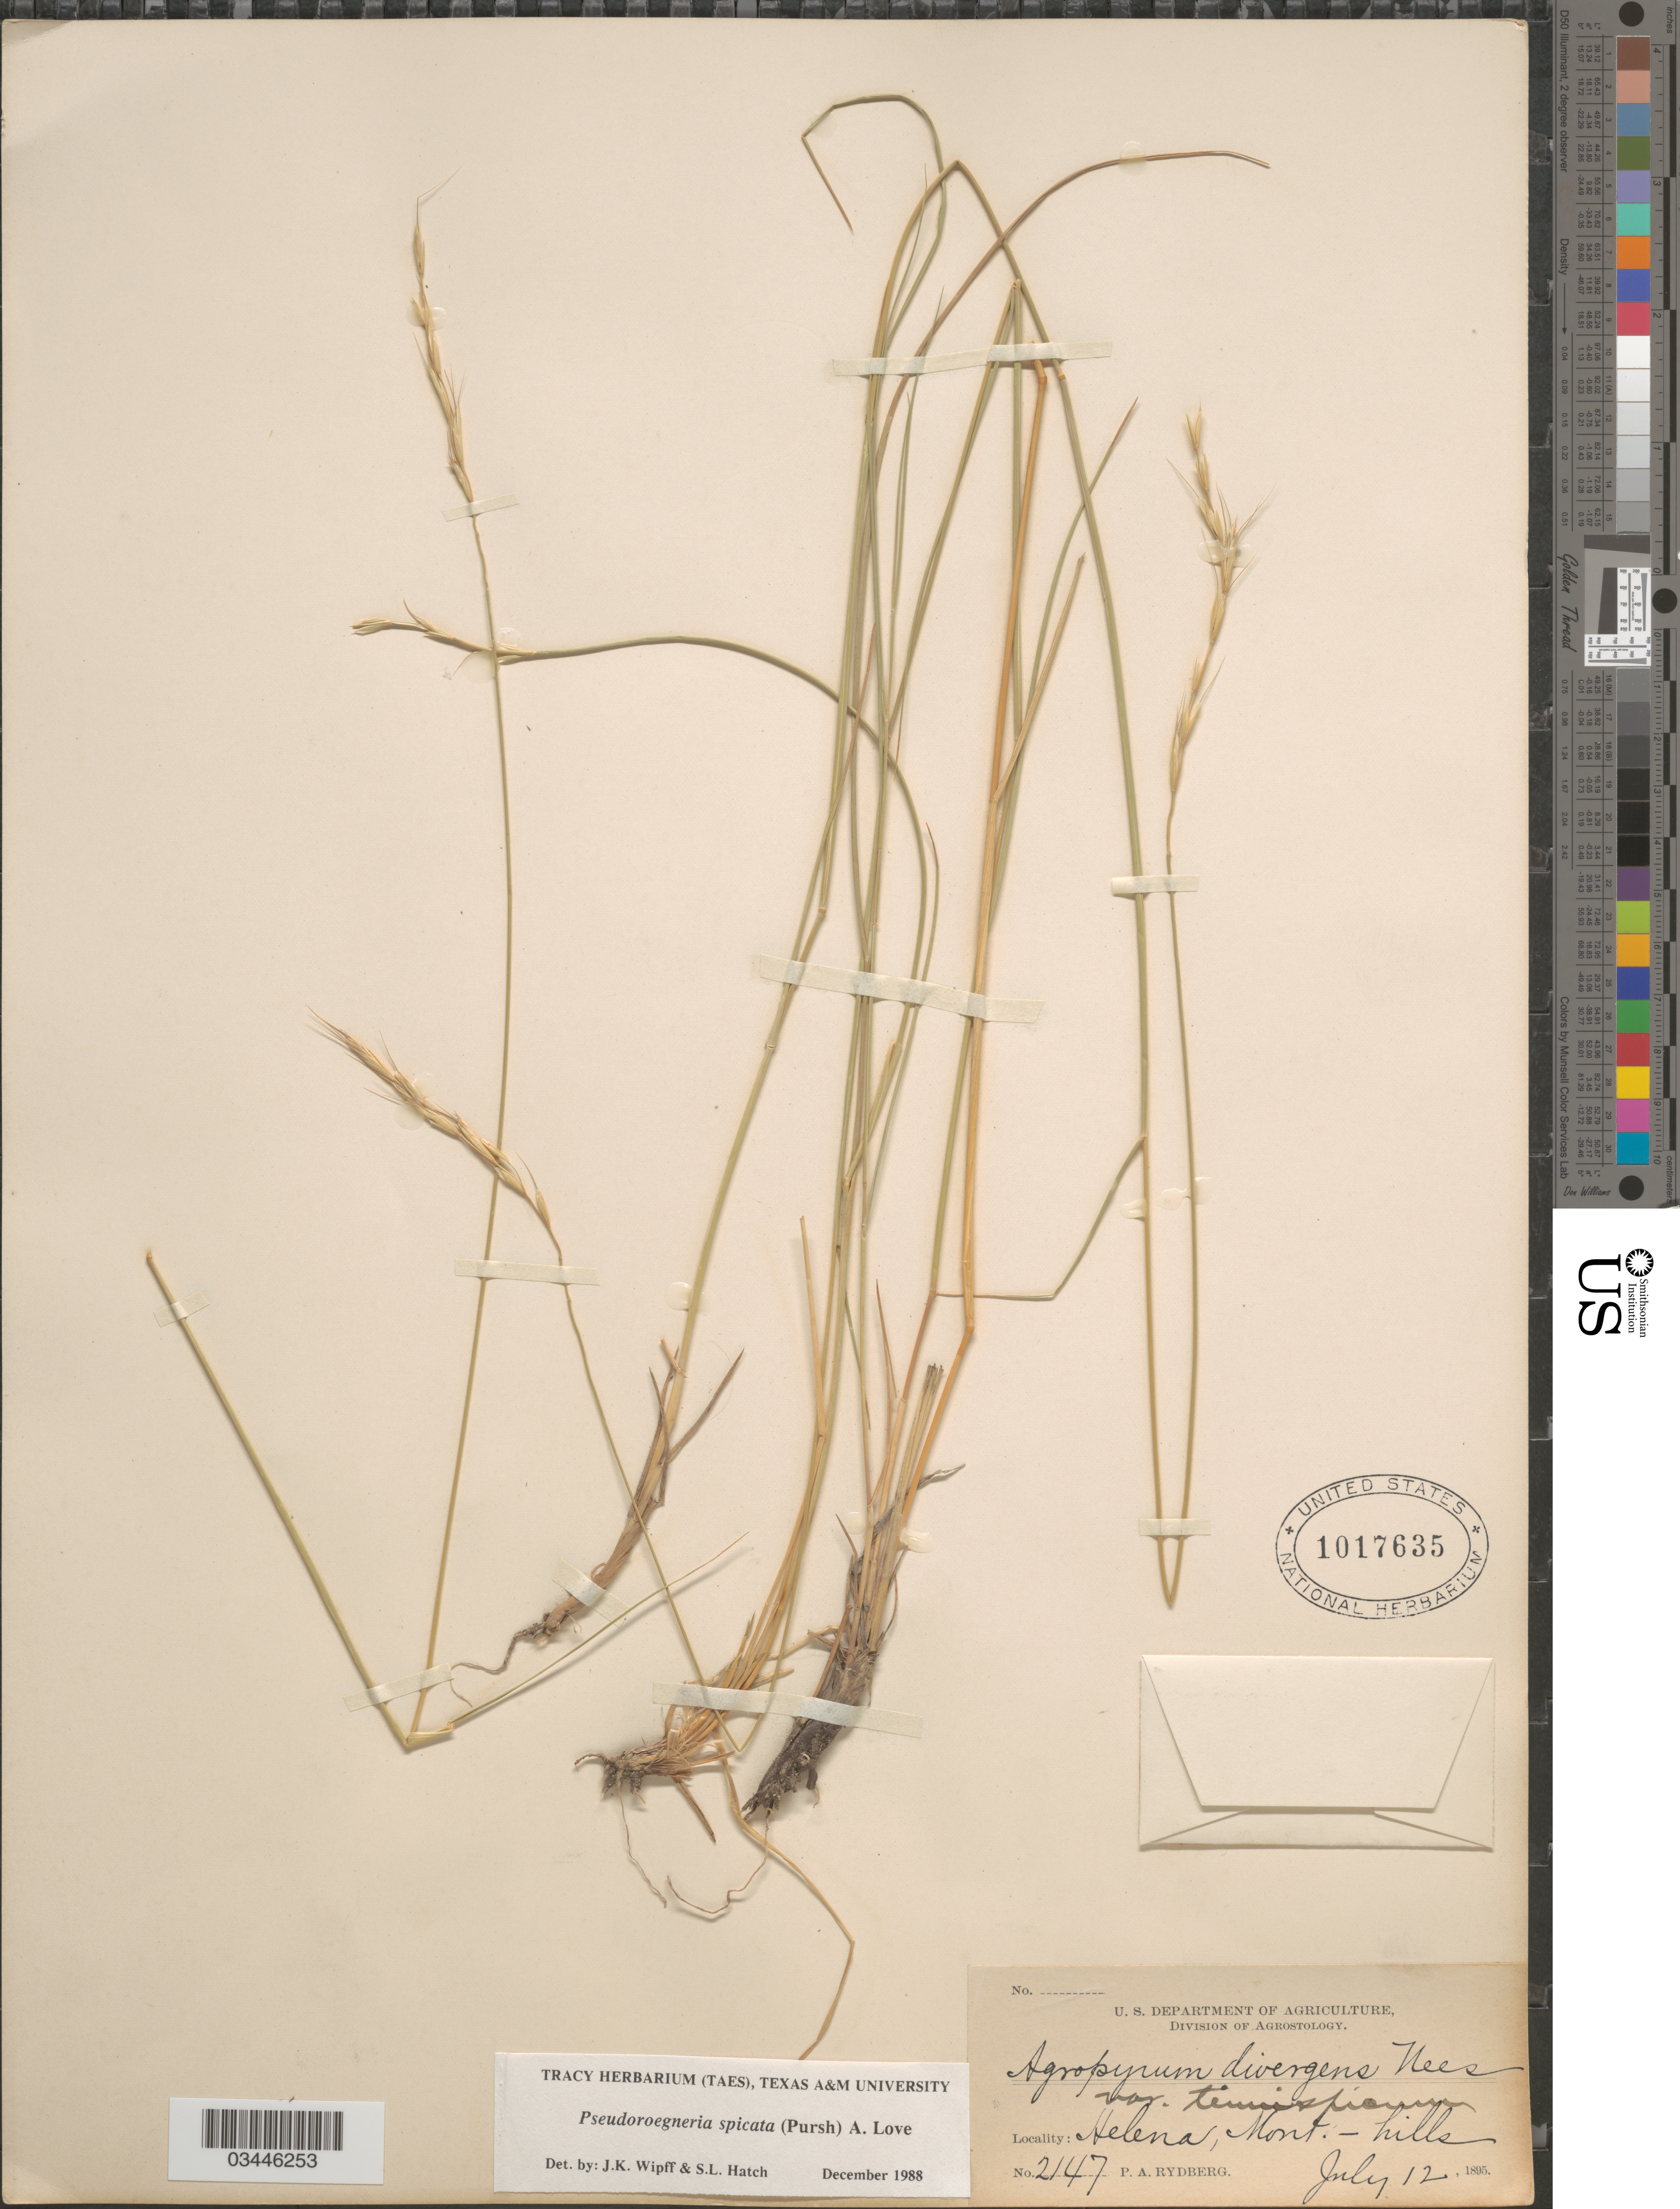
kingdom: Plantae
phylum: Tracheophyta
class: Liliopsida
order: Poales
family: Poaceae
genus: Pseudoroegneria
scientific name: Pseudoroegneria spicata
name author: (Pursh) Á. Löve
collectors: P. A. Rydberg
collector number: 2147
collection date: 1895-07-12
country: United States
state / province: Montana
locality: Helena.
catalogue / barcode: US 1017635